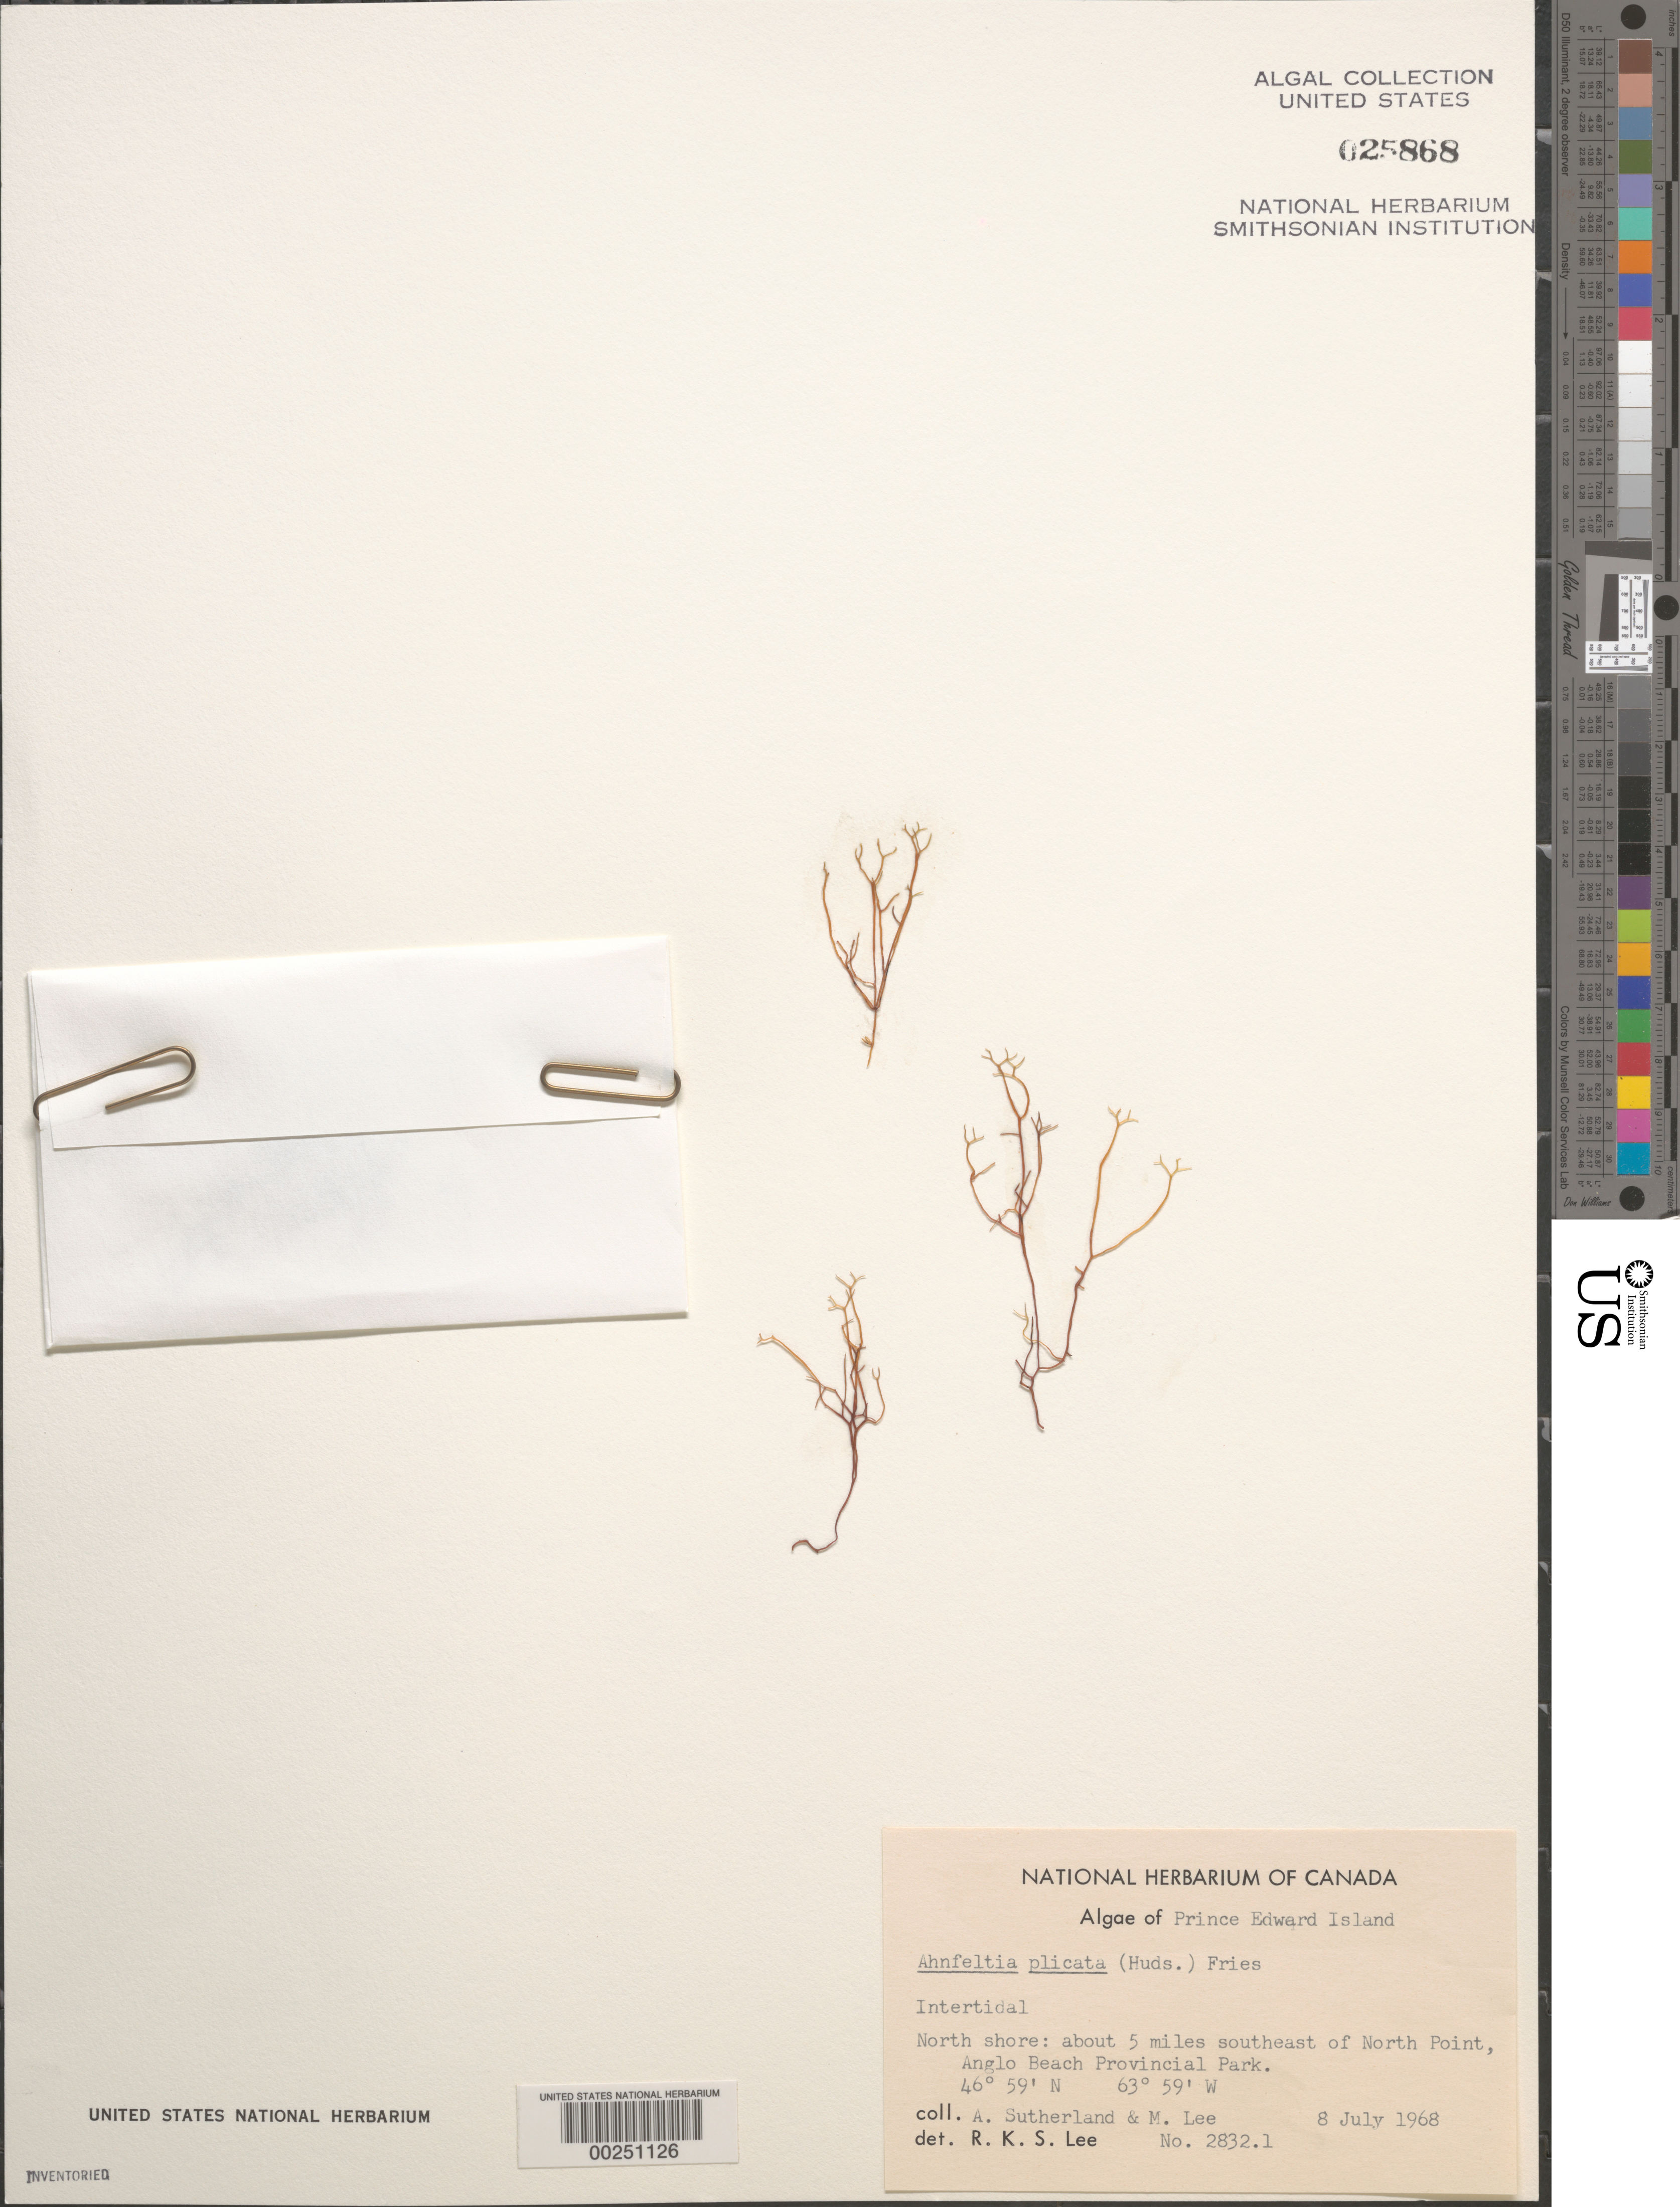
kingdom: Plantae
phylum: Rhodophyta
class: Florideophyceae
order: Ahnfeltiales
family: Ahnfeltiaceae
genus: Ahnfeltia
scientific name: Ahnfeltia plicata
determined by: Lee, R. K. S.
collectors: A. Sutherland & M. Lee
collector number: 2832.1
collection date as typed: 08 Jul 1968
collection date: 1968-07-08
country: Canada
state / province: Prince Edward Island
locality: Anglo beach provincial park, ca. 5 miles southeast of north point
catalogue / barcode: US 25868